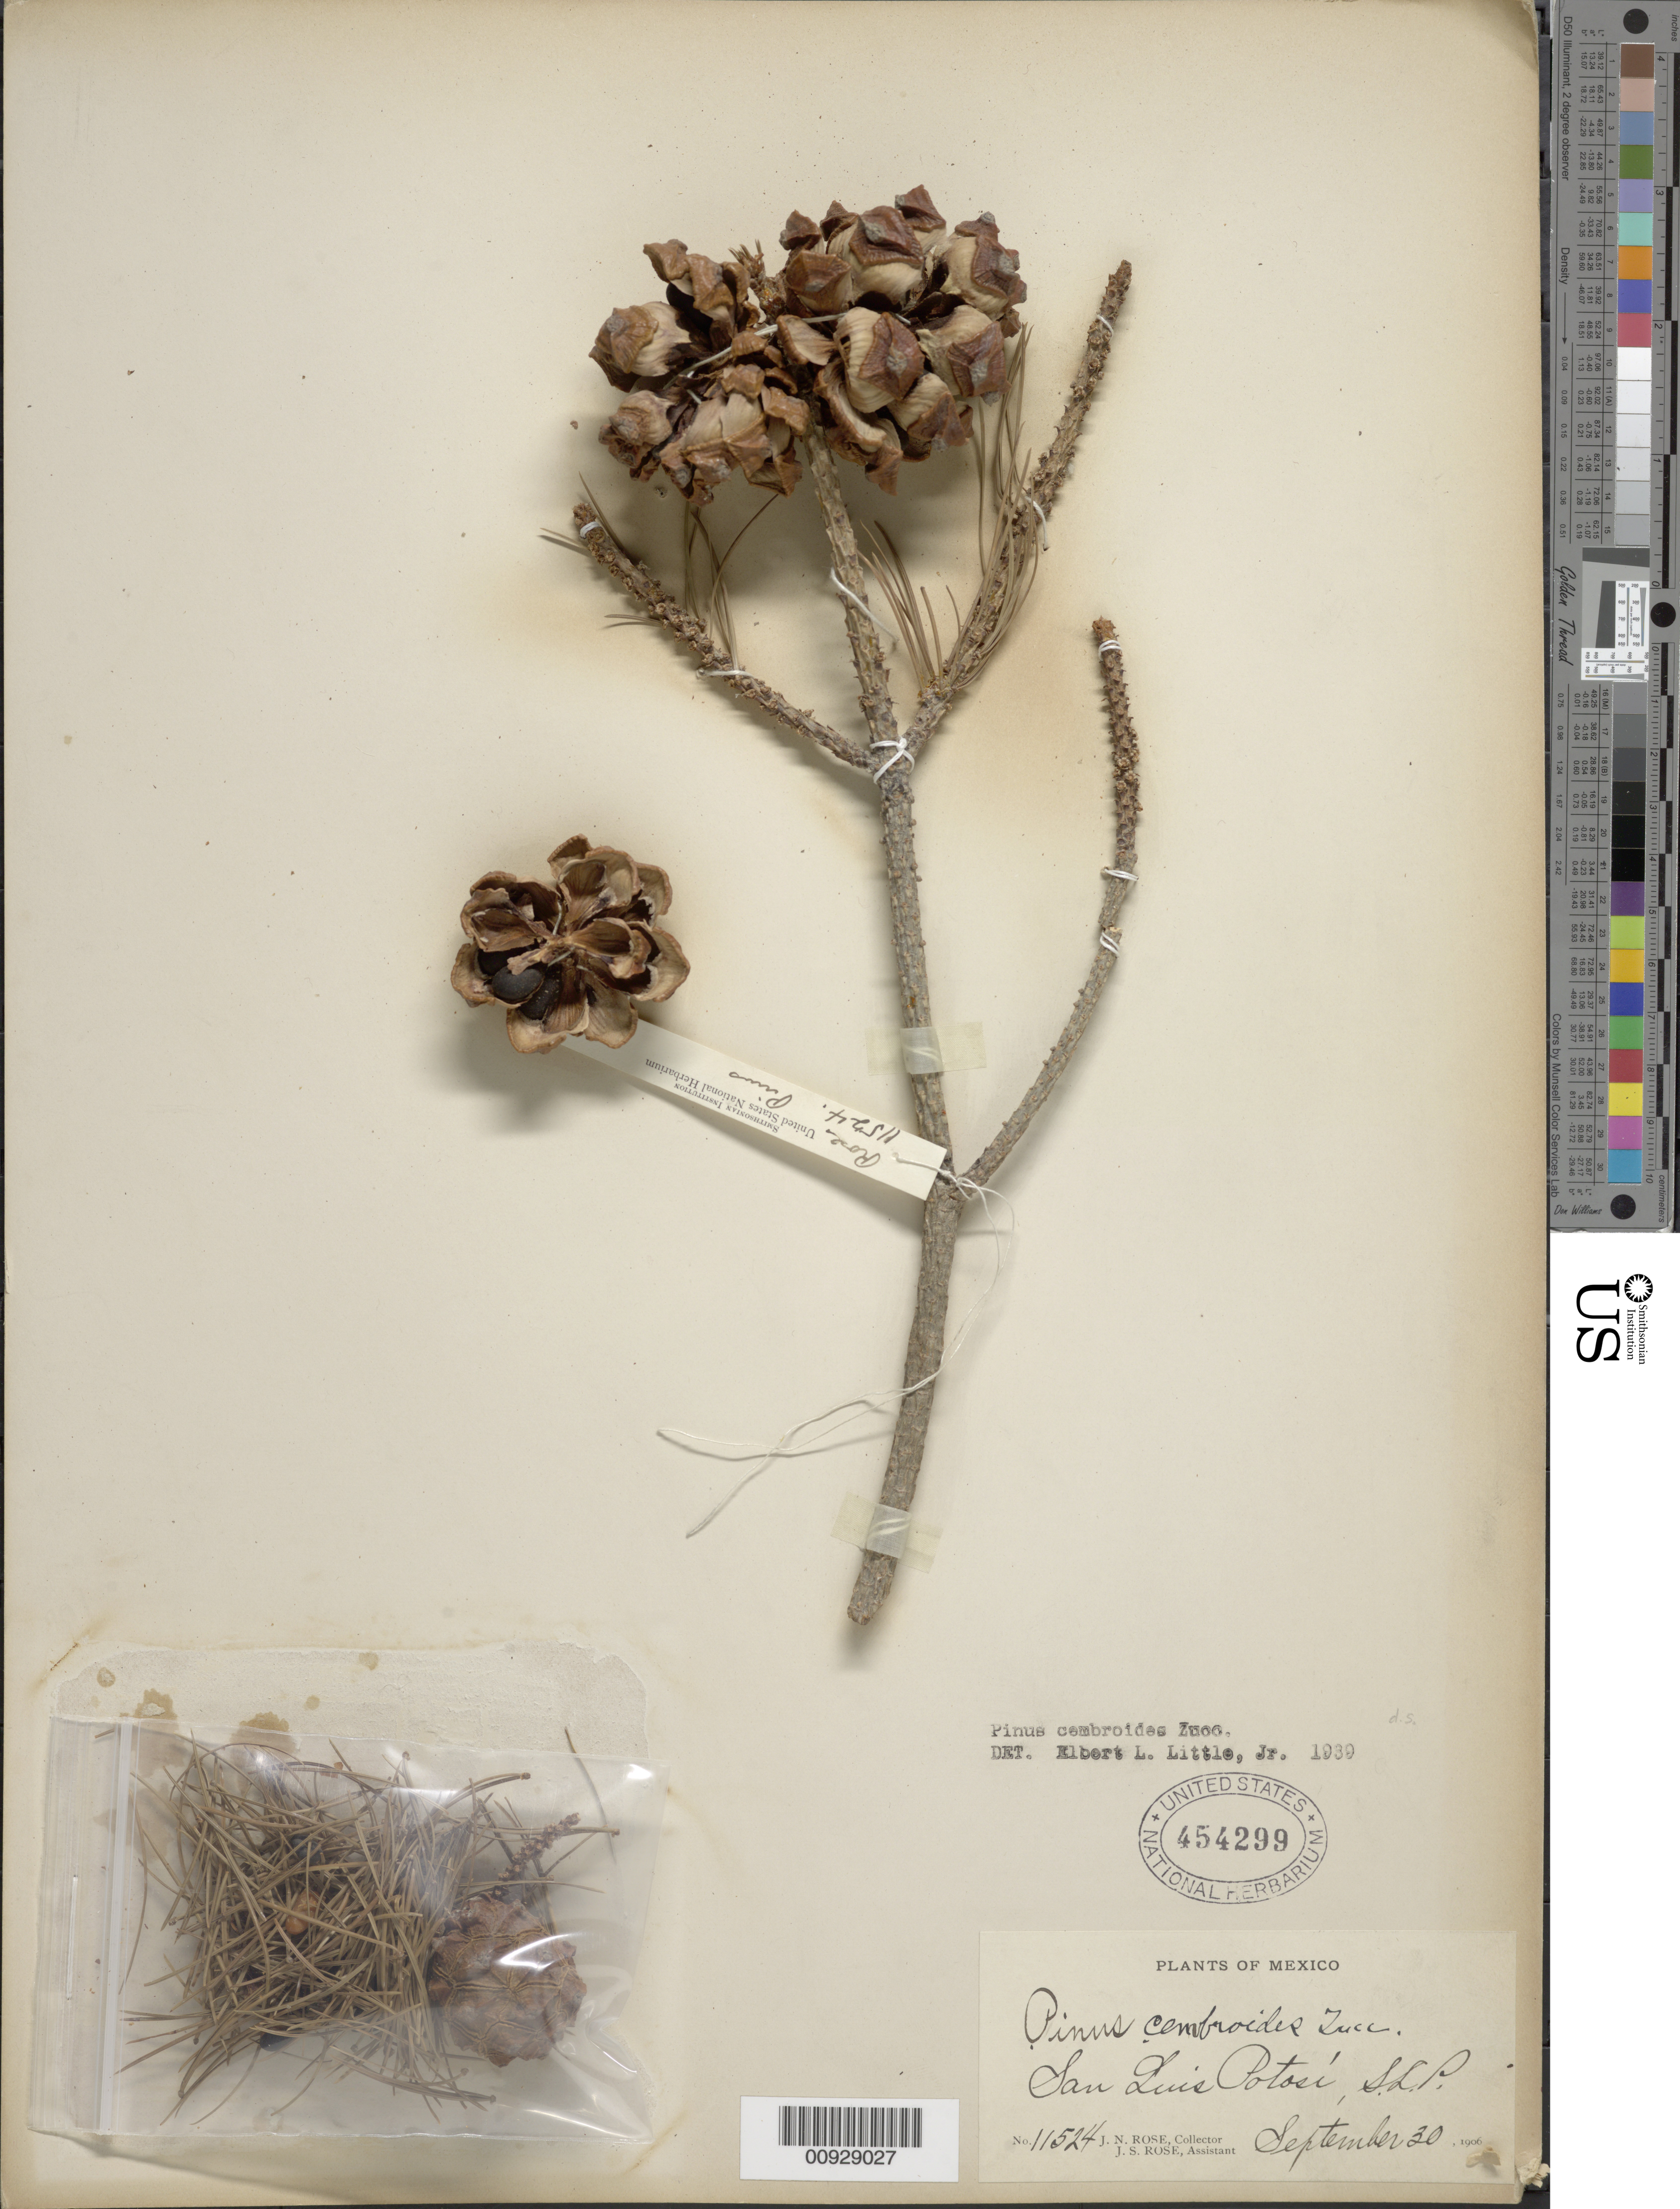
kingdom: Plantae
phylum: Tracheophyta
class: Pinopsida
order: Pinales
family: Pinaceae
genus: Pinus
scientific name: Pinus cembroides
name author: Zucc.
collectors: J. N. Rose & J. S. Rose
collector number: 11524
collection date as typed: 30 Sep 1906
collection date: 1906-09-30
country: Mexico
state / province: San Luis Potosí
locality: San Luis Potosí, S.L.P.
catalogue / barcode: US 454299